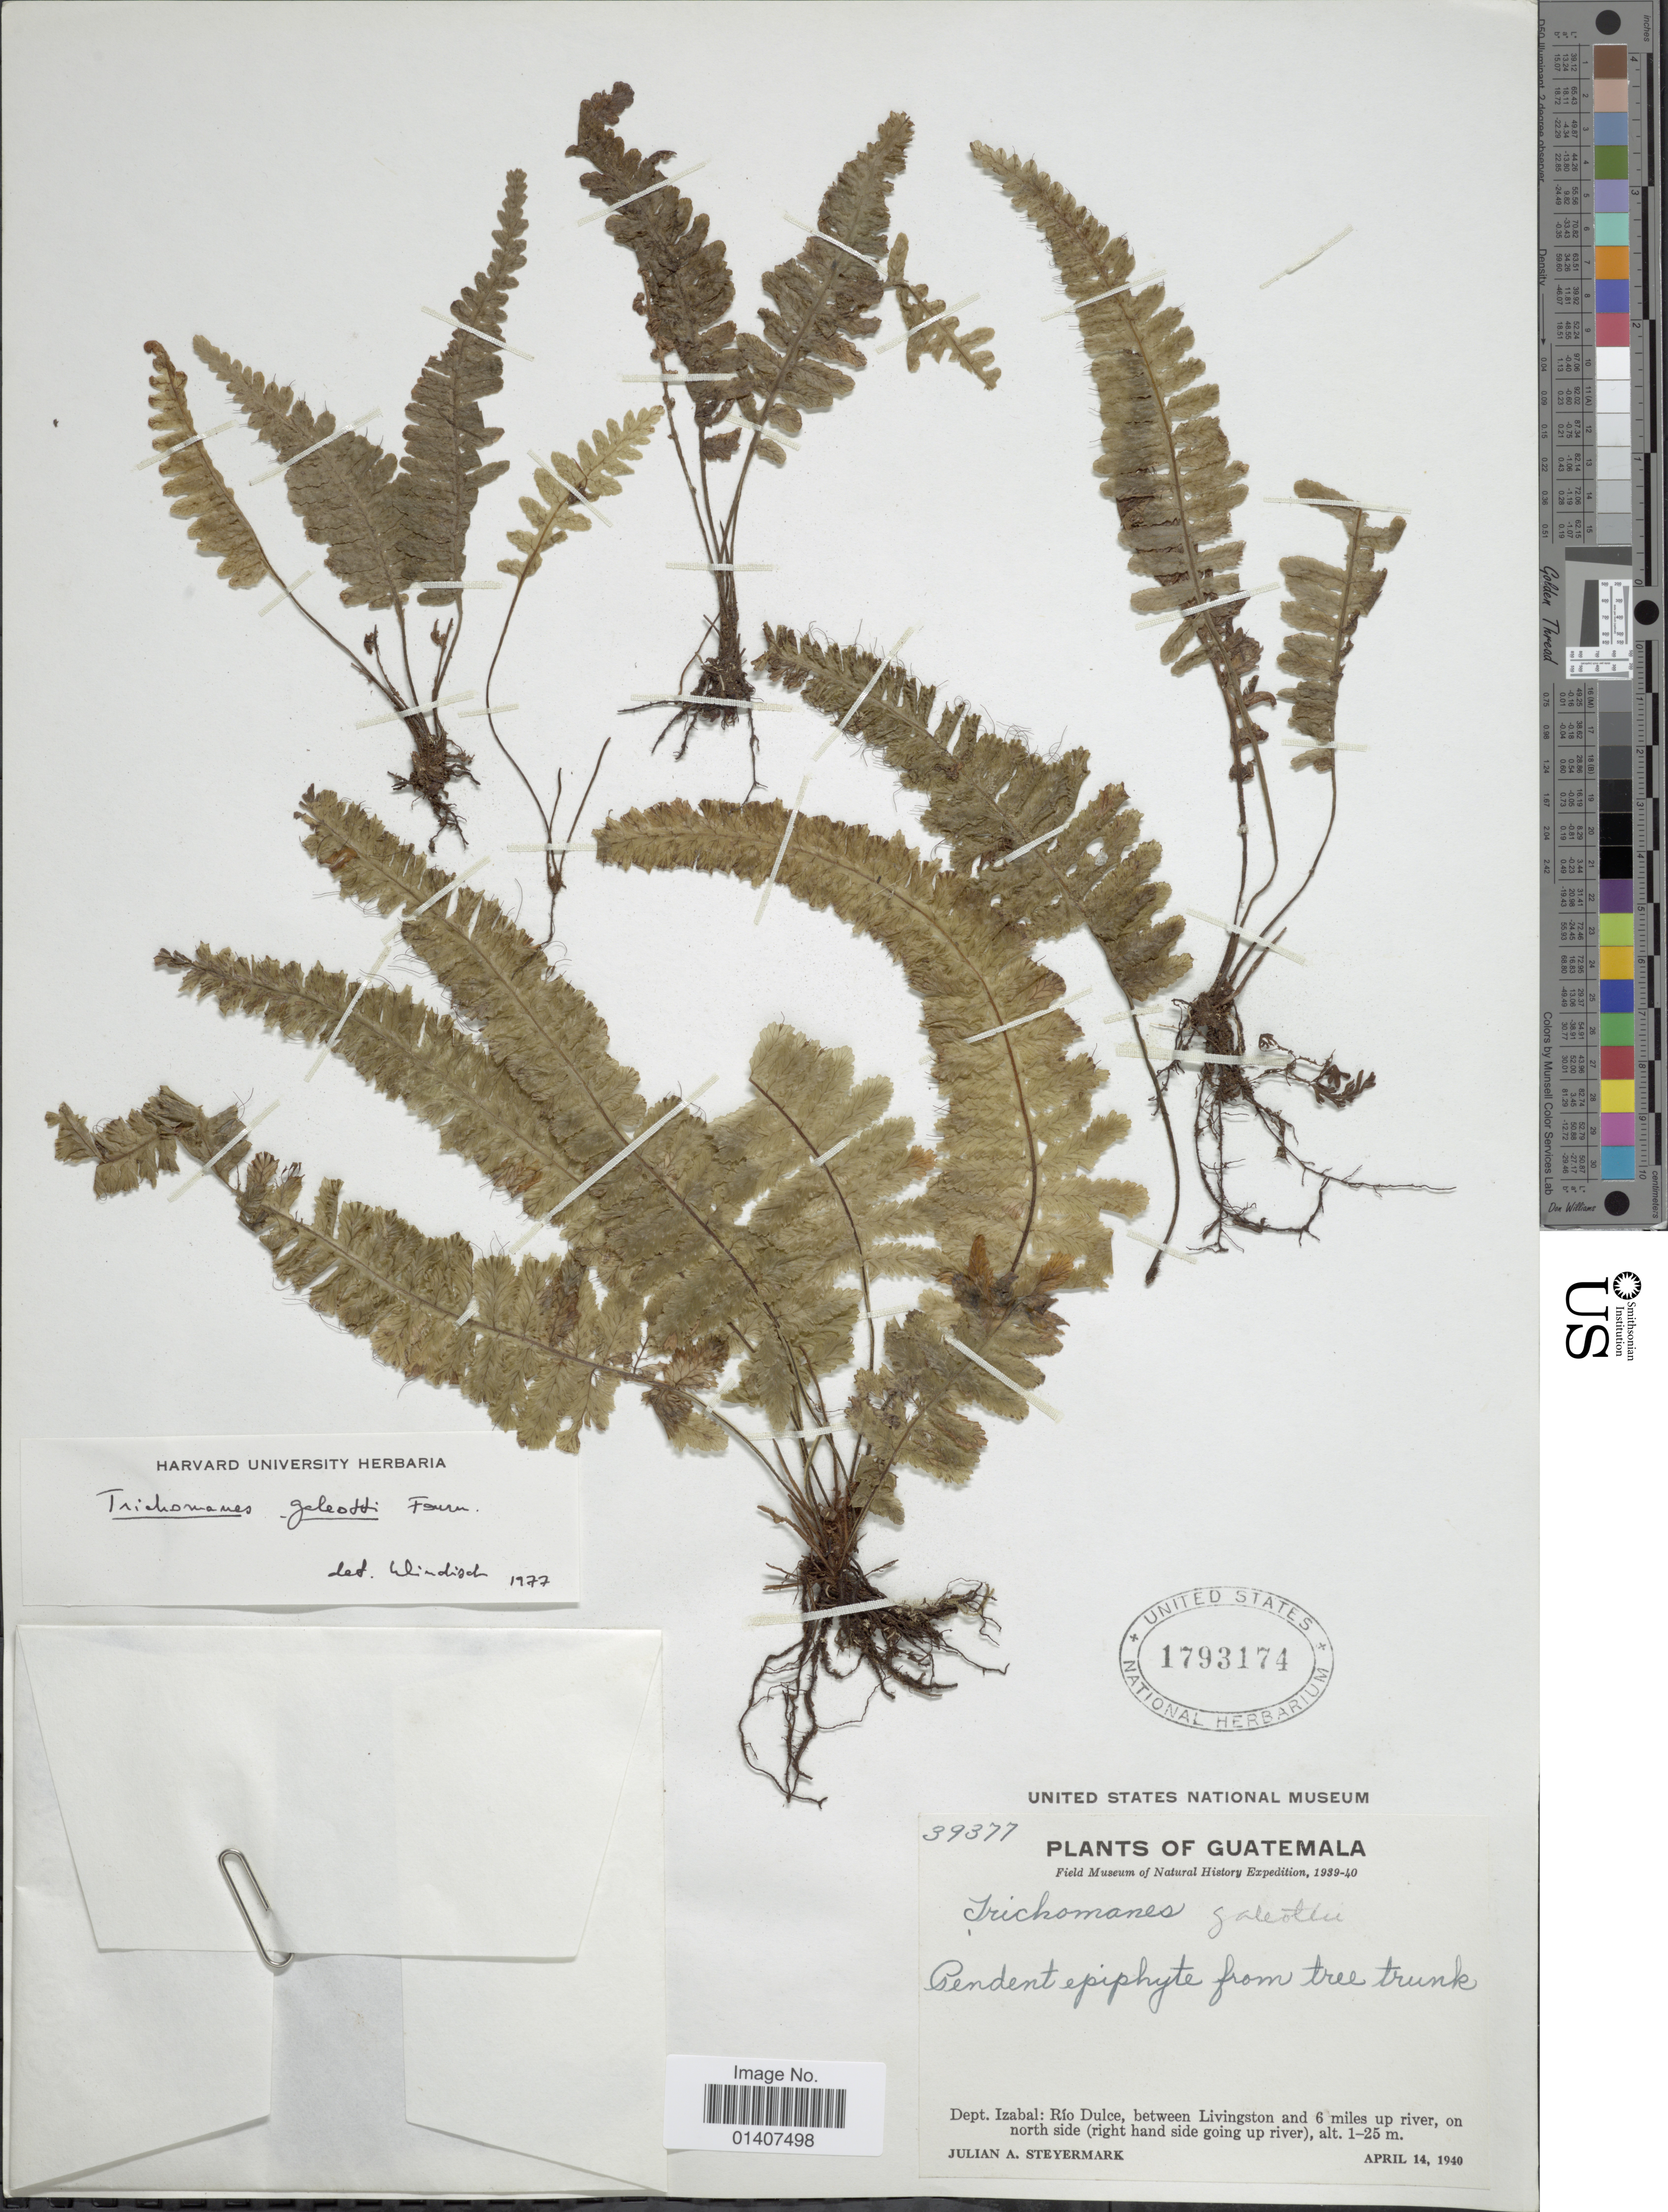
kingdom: Plantae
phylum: Tracheophyta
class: Polypodiopsida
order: Hymenophyllales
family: Hymenophyllaceae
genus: Trichomanes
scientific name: Trichomanes galeottii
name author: E. Fourn.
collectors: J. Steyermark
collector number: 39377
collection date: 1940-04-14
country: Guatemala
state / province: Izabal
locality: Dept Izabal: Rio Dulce, between Livingston and 6miles up river, on north side (right hand side going up river)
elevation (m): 1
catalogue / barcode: US 1793174